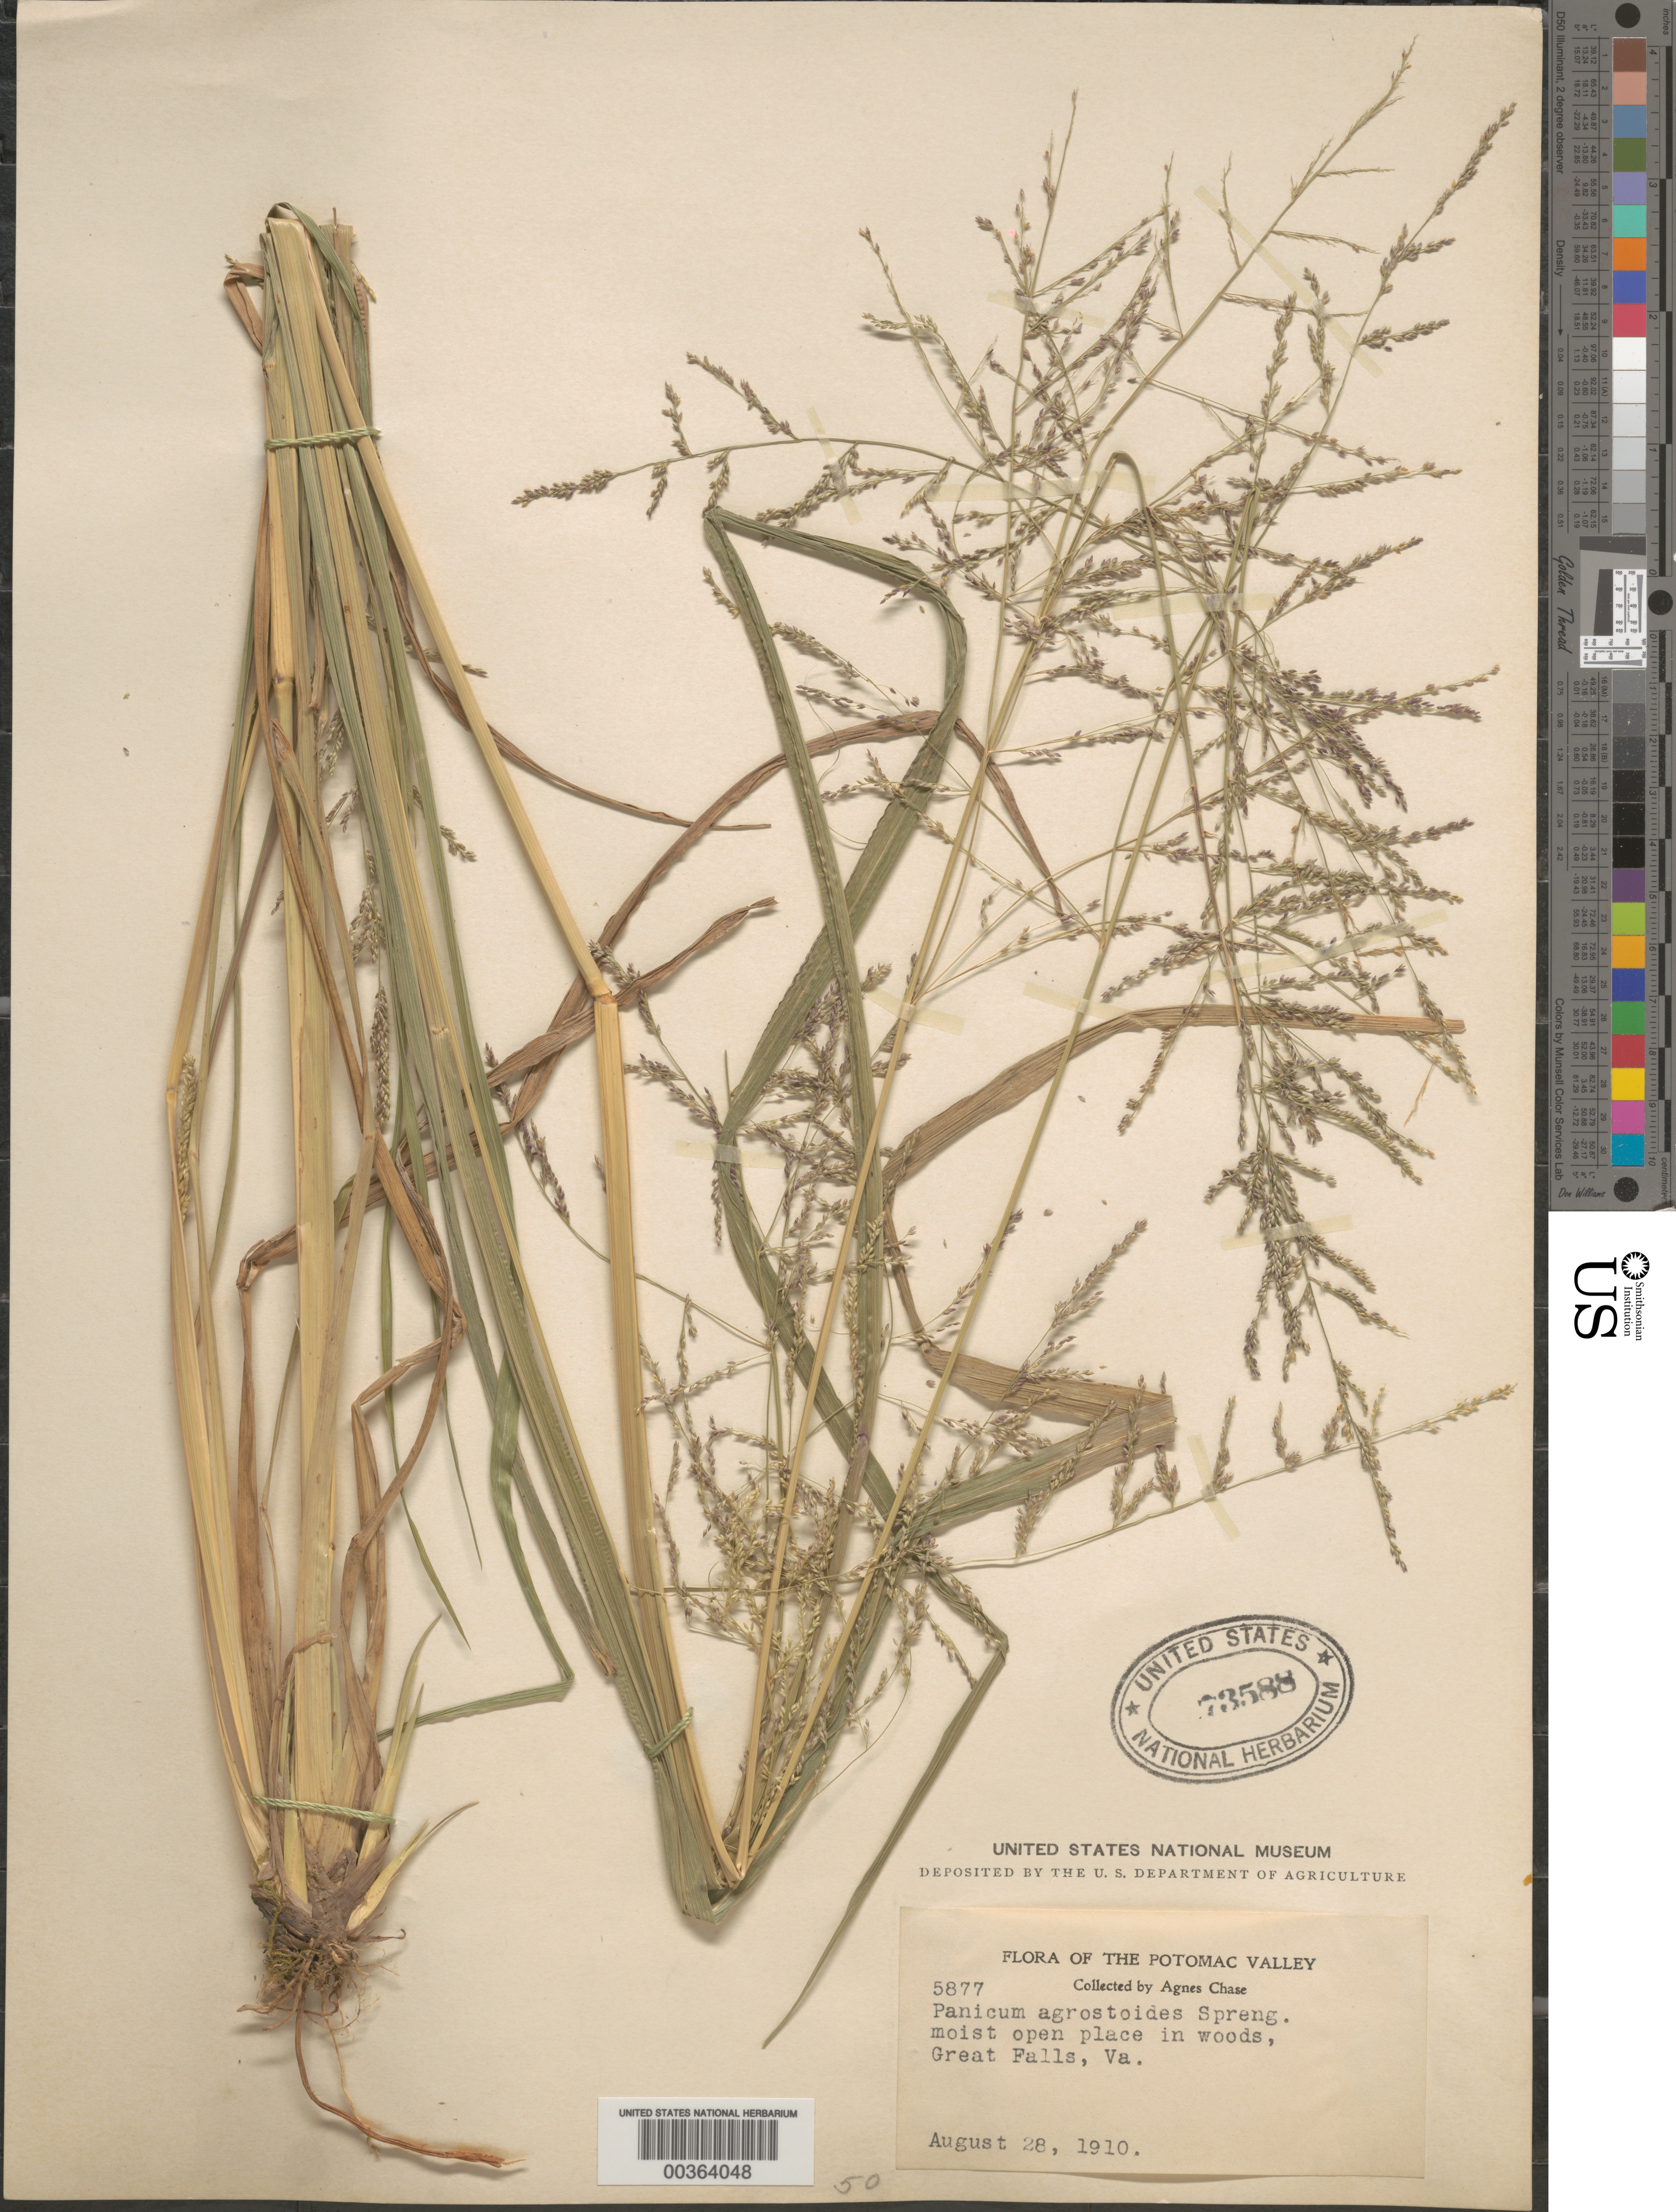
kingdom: Plantae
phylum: Tracheophyta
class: Liliopsida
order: Poales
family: Poaceae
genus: Coleataenia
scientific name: Coleataenia rigidula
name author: (Bosc ex Nees) LeBlond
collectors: A. Chase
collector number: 5877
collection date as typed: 28 Aug 1910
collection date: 1910-08-28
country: United States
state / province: Virginia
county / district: Fairfax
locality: Great Falls C. and O. Canal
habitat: Moist open place in woods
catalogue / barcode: US 73588